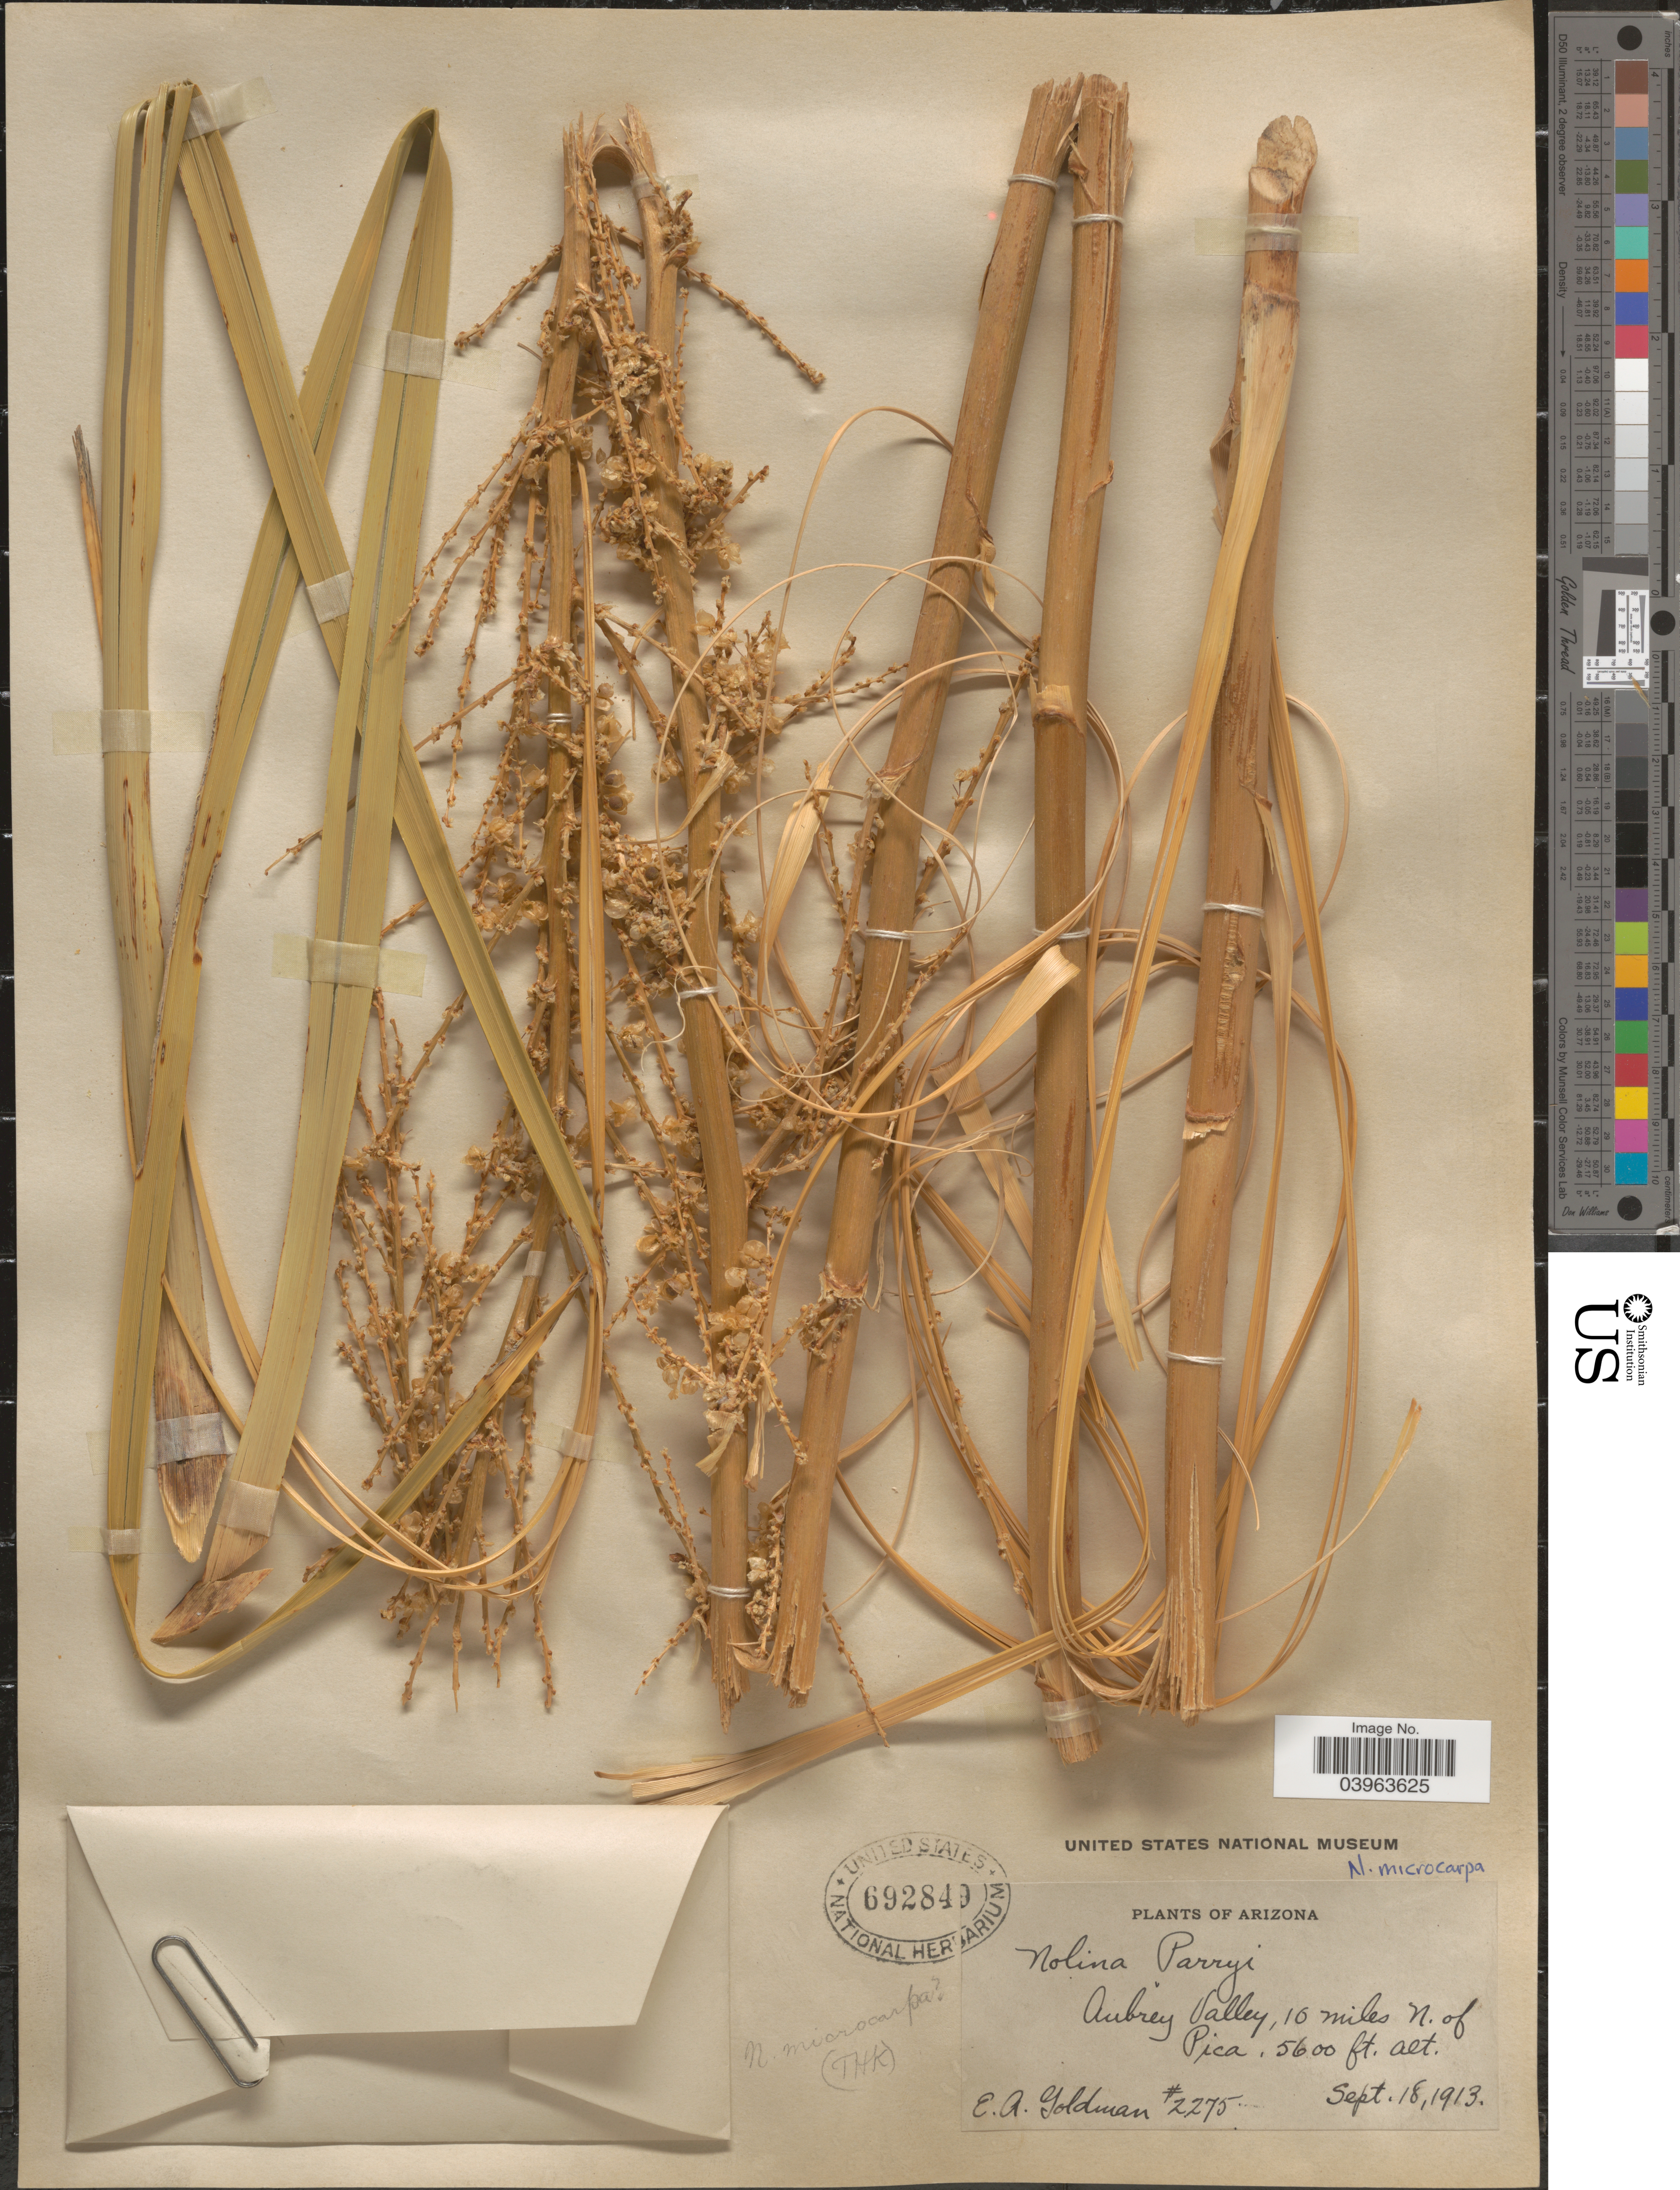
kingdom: Plantae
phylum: Tracheophyta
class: Liliopsida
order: Asparagales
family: Asparagaceae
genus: Nolina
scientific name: Nolina microcarpa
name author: S. Watson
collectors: E. A. Goldman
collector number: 2275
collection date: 1913-09-18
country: United States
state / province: Arizona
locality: Aubrey Valley, 10 miles N. of Pica.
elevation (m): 1707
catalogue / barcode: US 692849